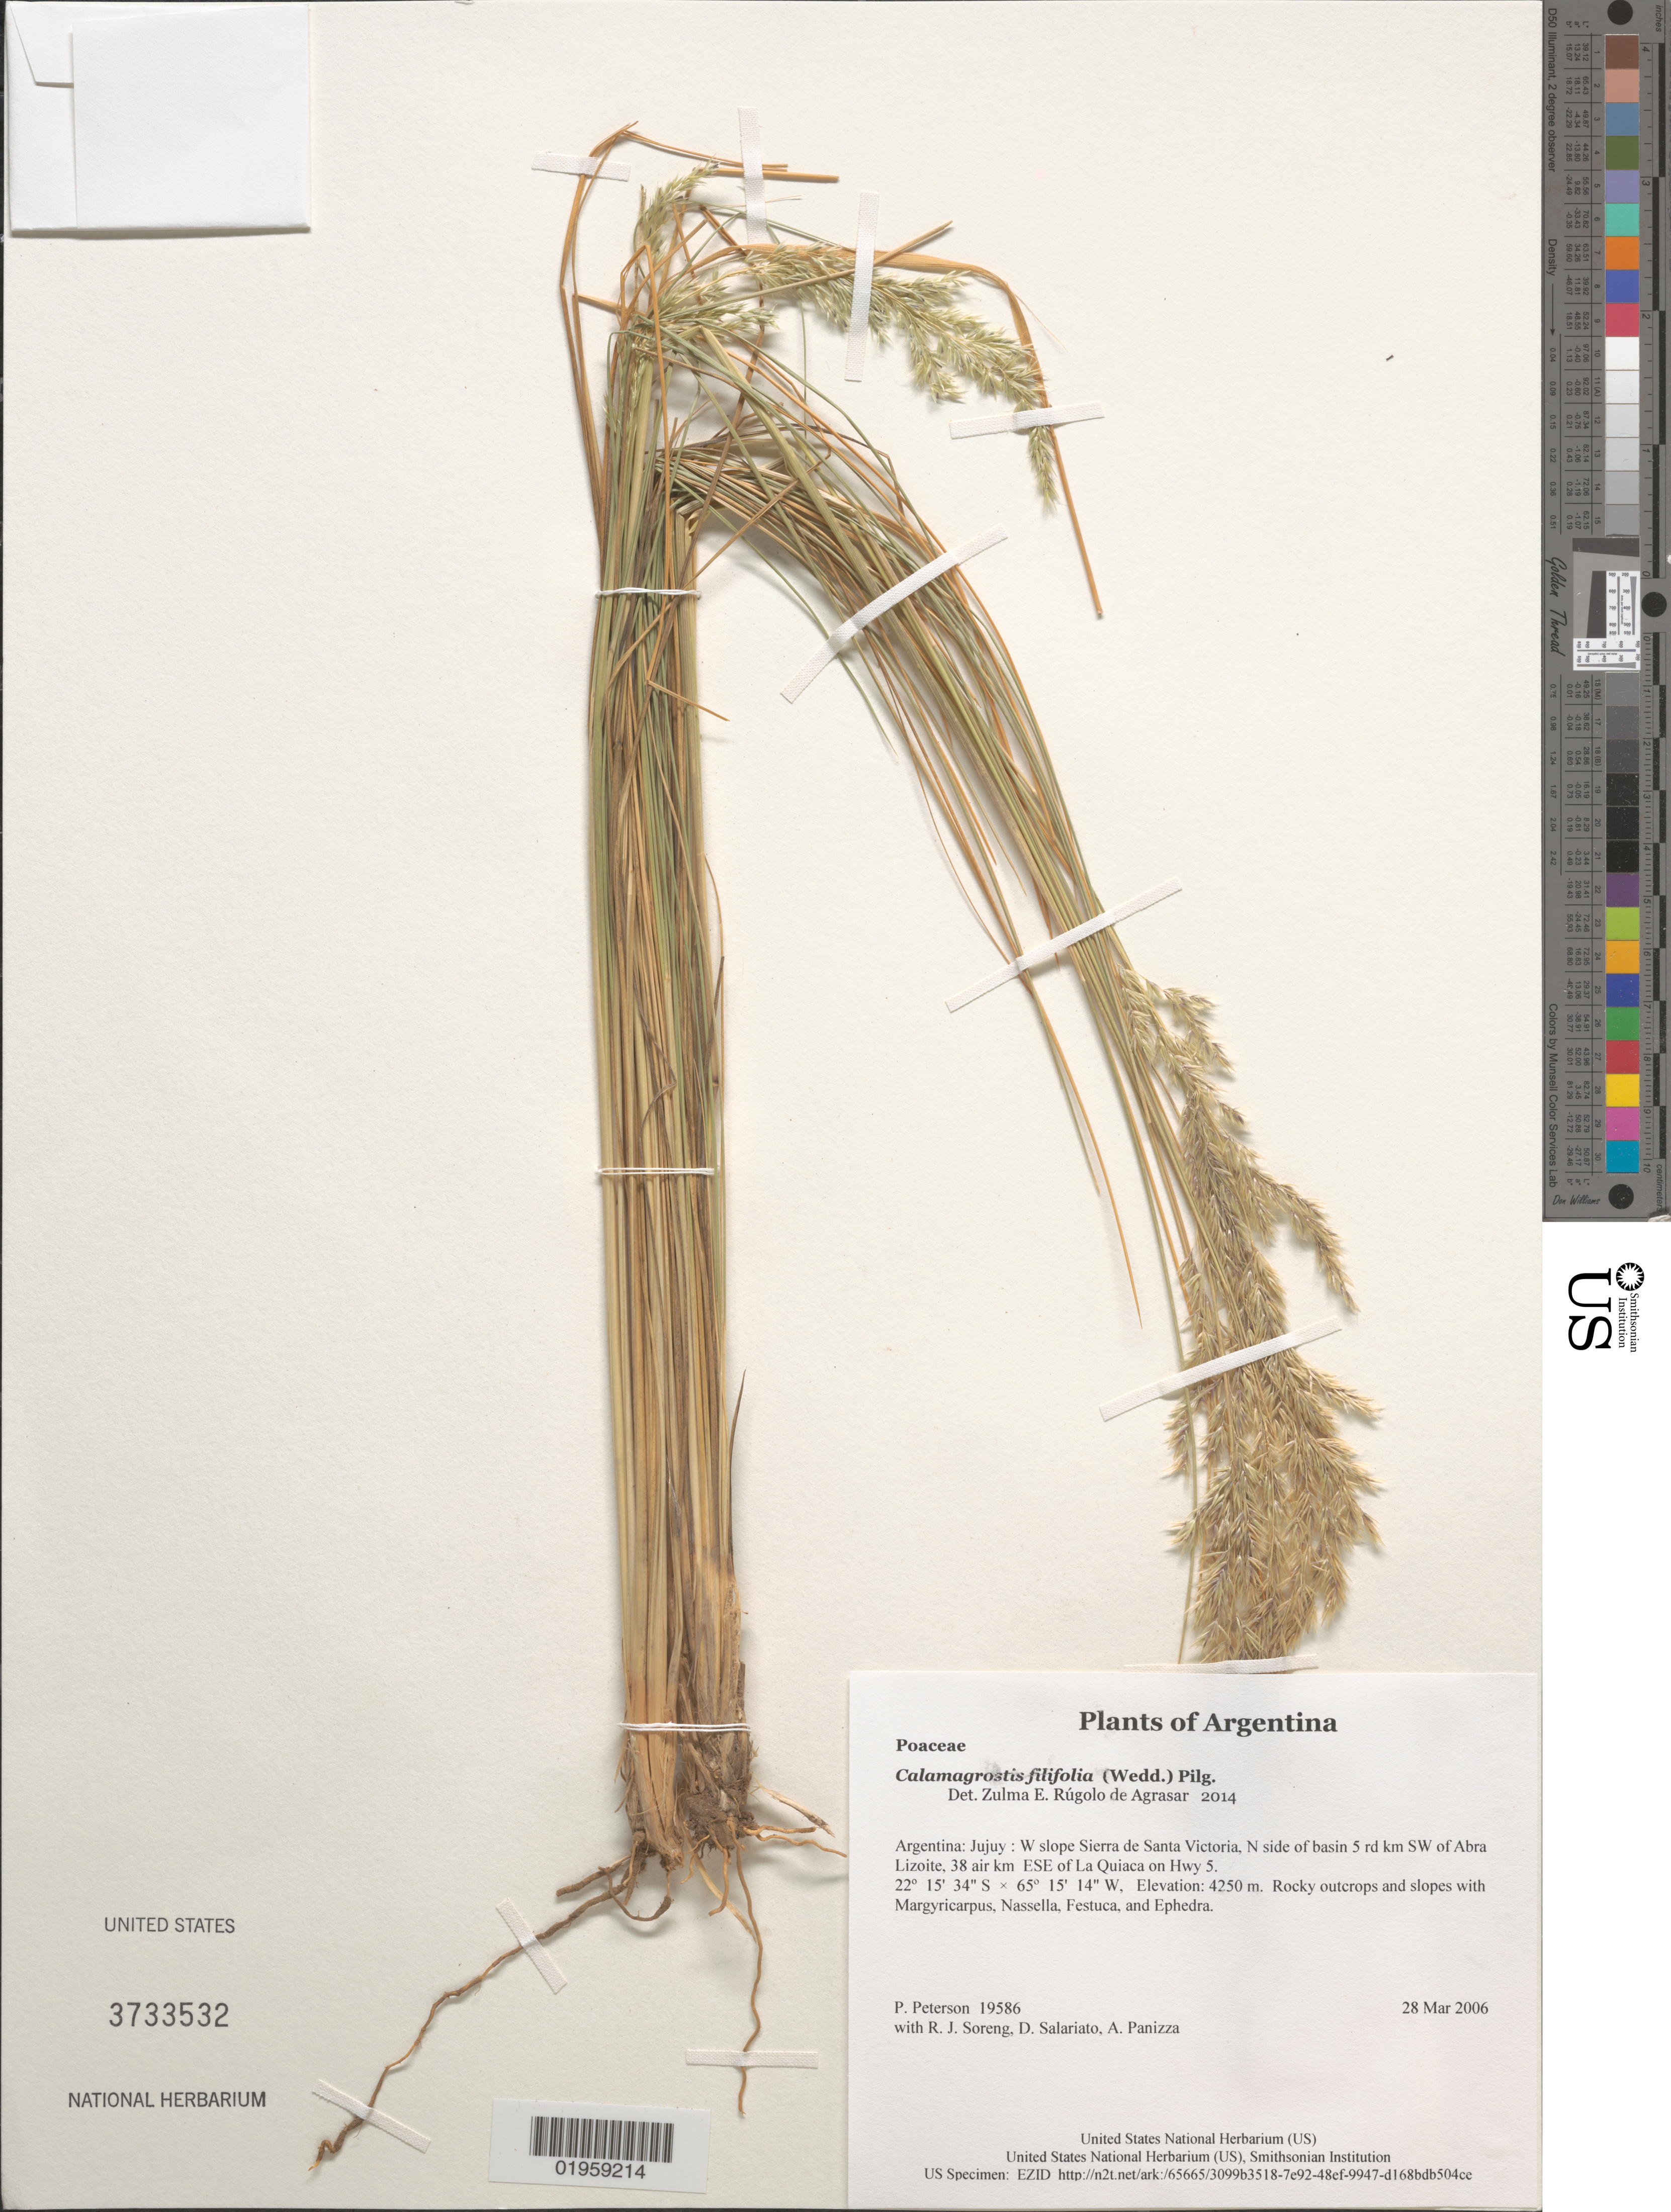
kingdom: Plantae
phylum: Tracheophyta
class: Liliopsida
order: Poales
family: Poaceae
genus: Calamagrostis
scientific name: Calamagrostis filifolia (Wedd.) Pilg., nom. illeg. hom.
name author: (Wedd.) Pilg.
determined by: Rúgolo de Agrasar, Z. E.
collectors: P. M. Peterson, R. J. Soreng, D. Salariato & A. Panizza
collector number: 19586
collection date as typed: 28 Mar 2006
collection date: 2006-03-28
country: Argentina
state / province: Jujuy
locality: W slope Sierra de Santa Victoria, N side of basin 5 rd km SW of Abra Lizoite, 38 air km ESE of La Quiaca on Hwy 5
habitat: Rocky outcrops and slopes with Margyricarpus, Nassella, Festuca, and Ephedra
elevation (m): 4250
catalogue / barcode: US 3733532